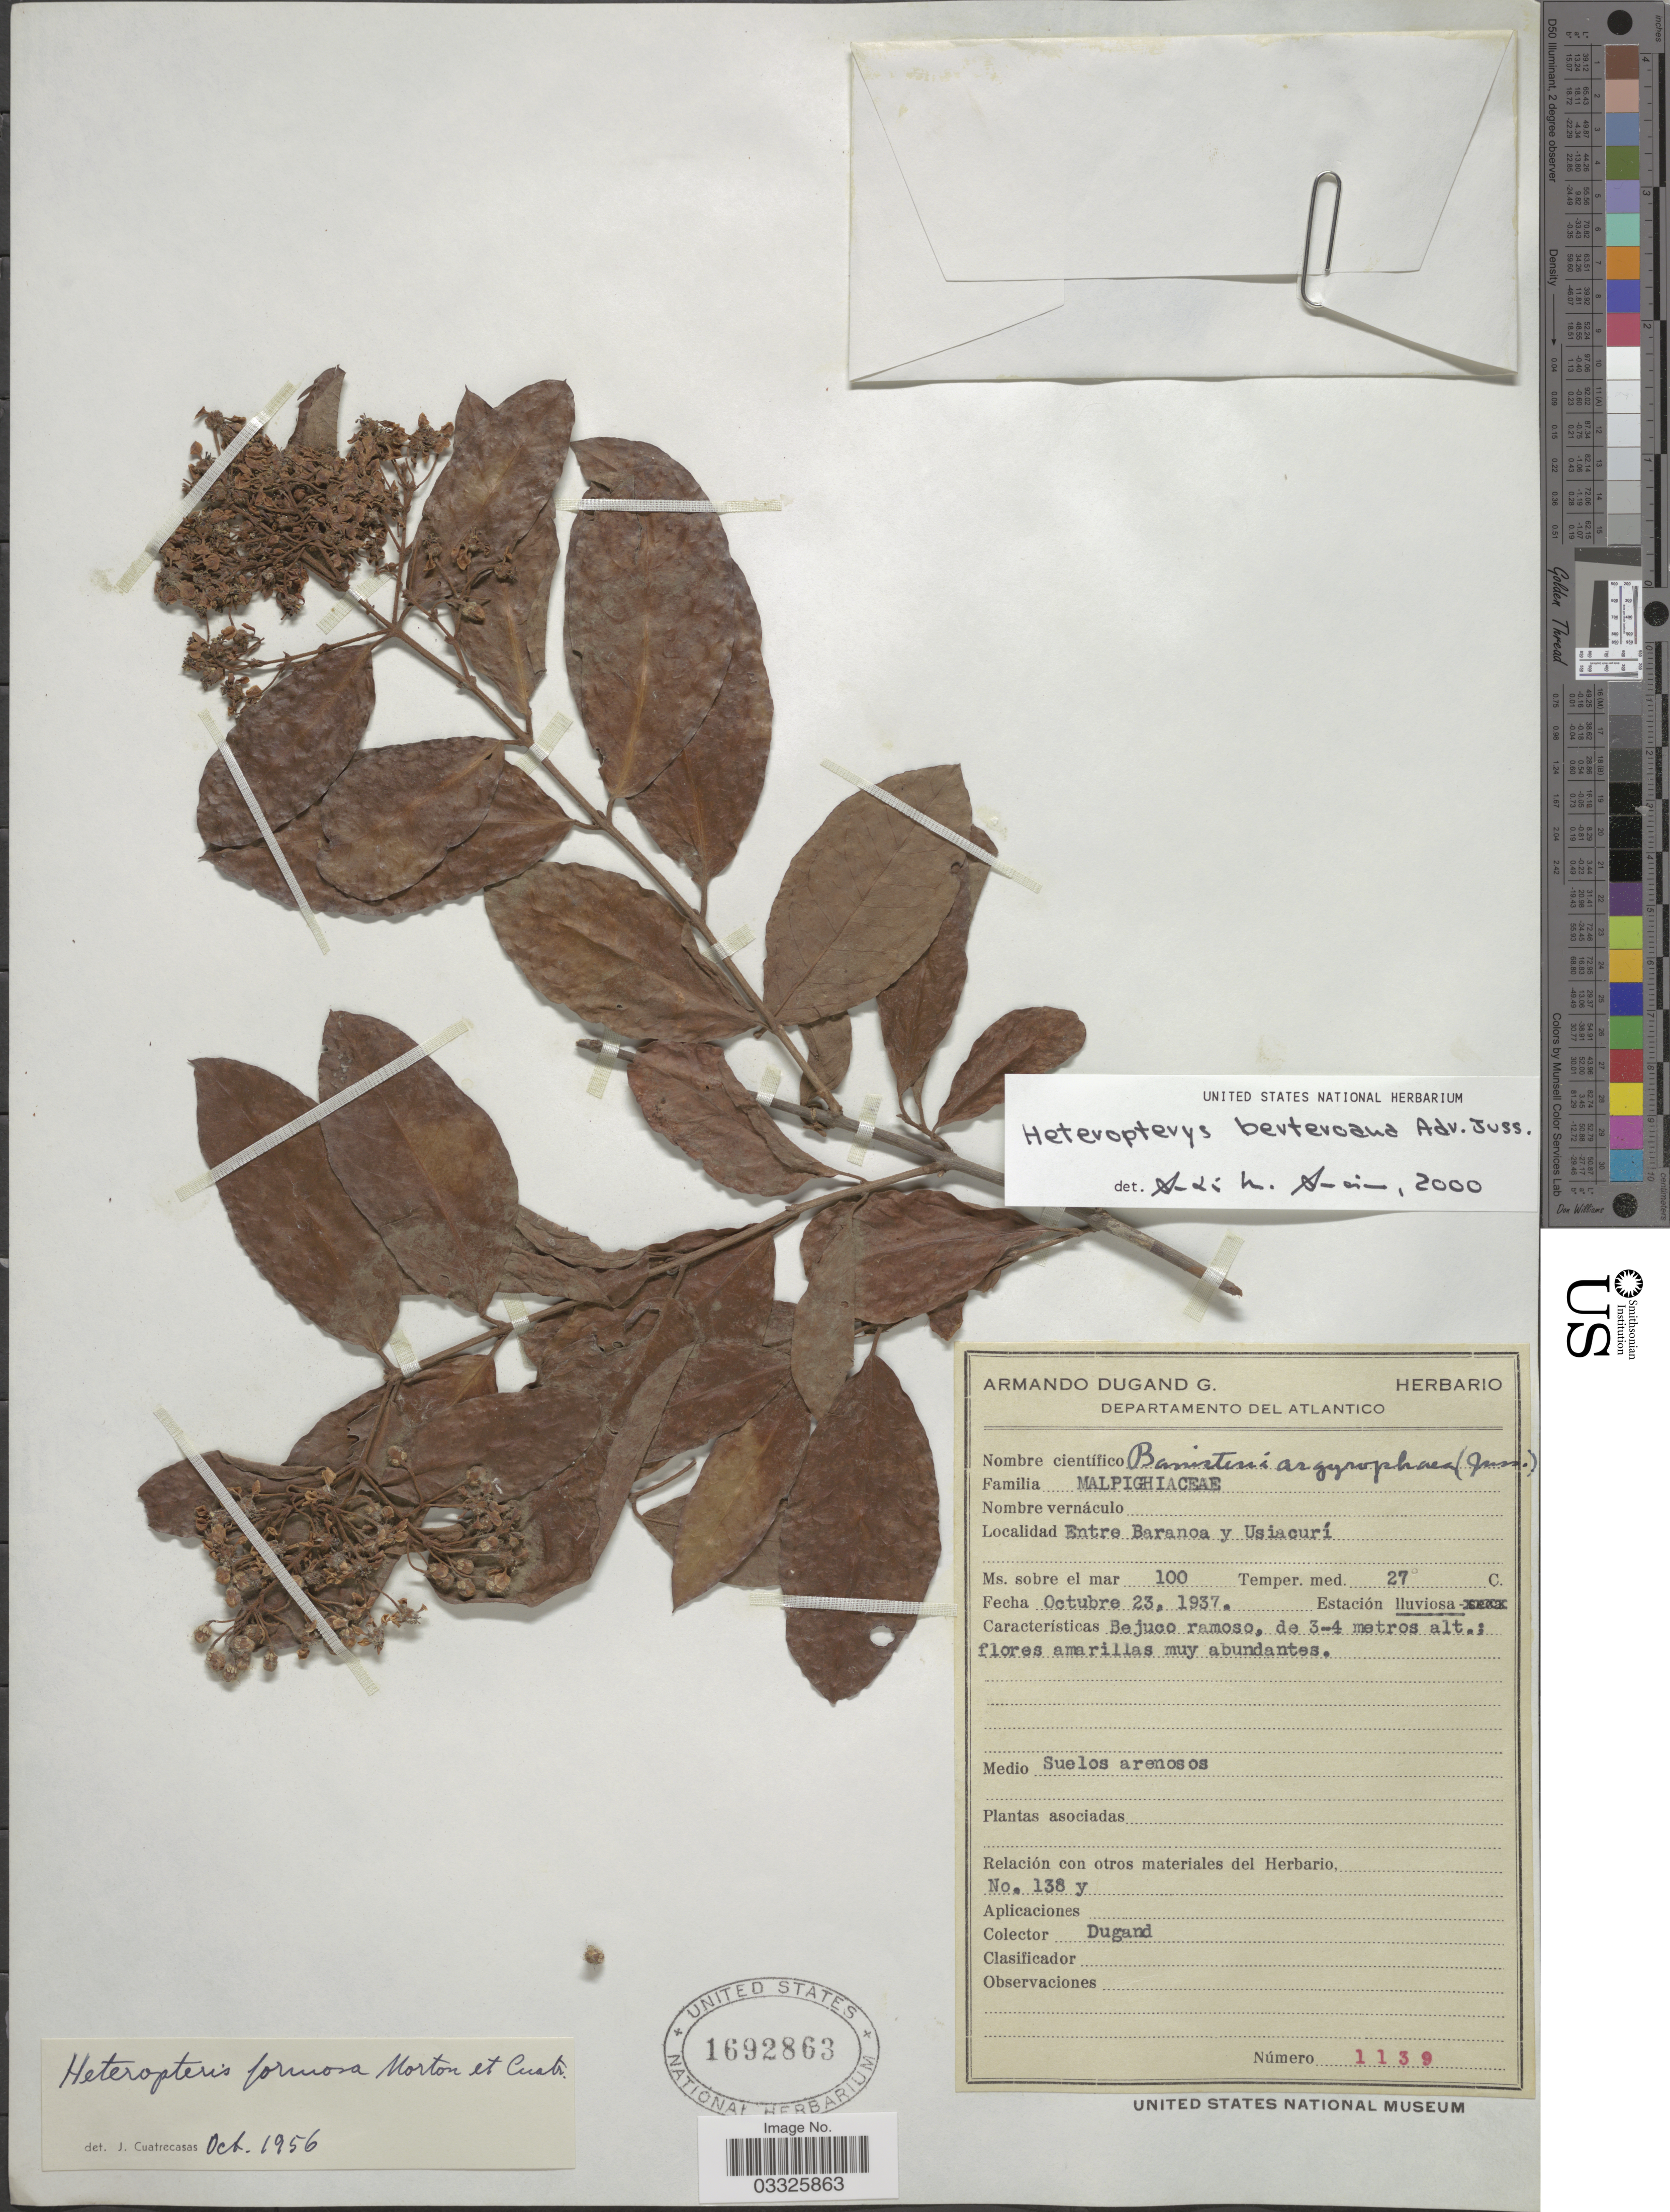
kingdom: Plantae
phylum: Tracheophyta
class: Magnoliopsida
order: Malpighiales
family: Malpighiaceae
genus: Heteropterys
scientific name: Heteropterys berteroana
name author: A. Juss.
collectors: Dugand, --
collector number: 1139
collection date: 1937-10-23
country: Colombia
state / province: Atlántico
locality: Departamento del Atlantico. Entre Baranoa y Usiacurí.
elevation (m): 100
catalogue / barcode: US 1692863